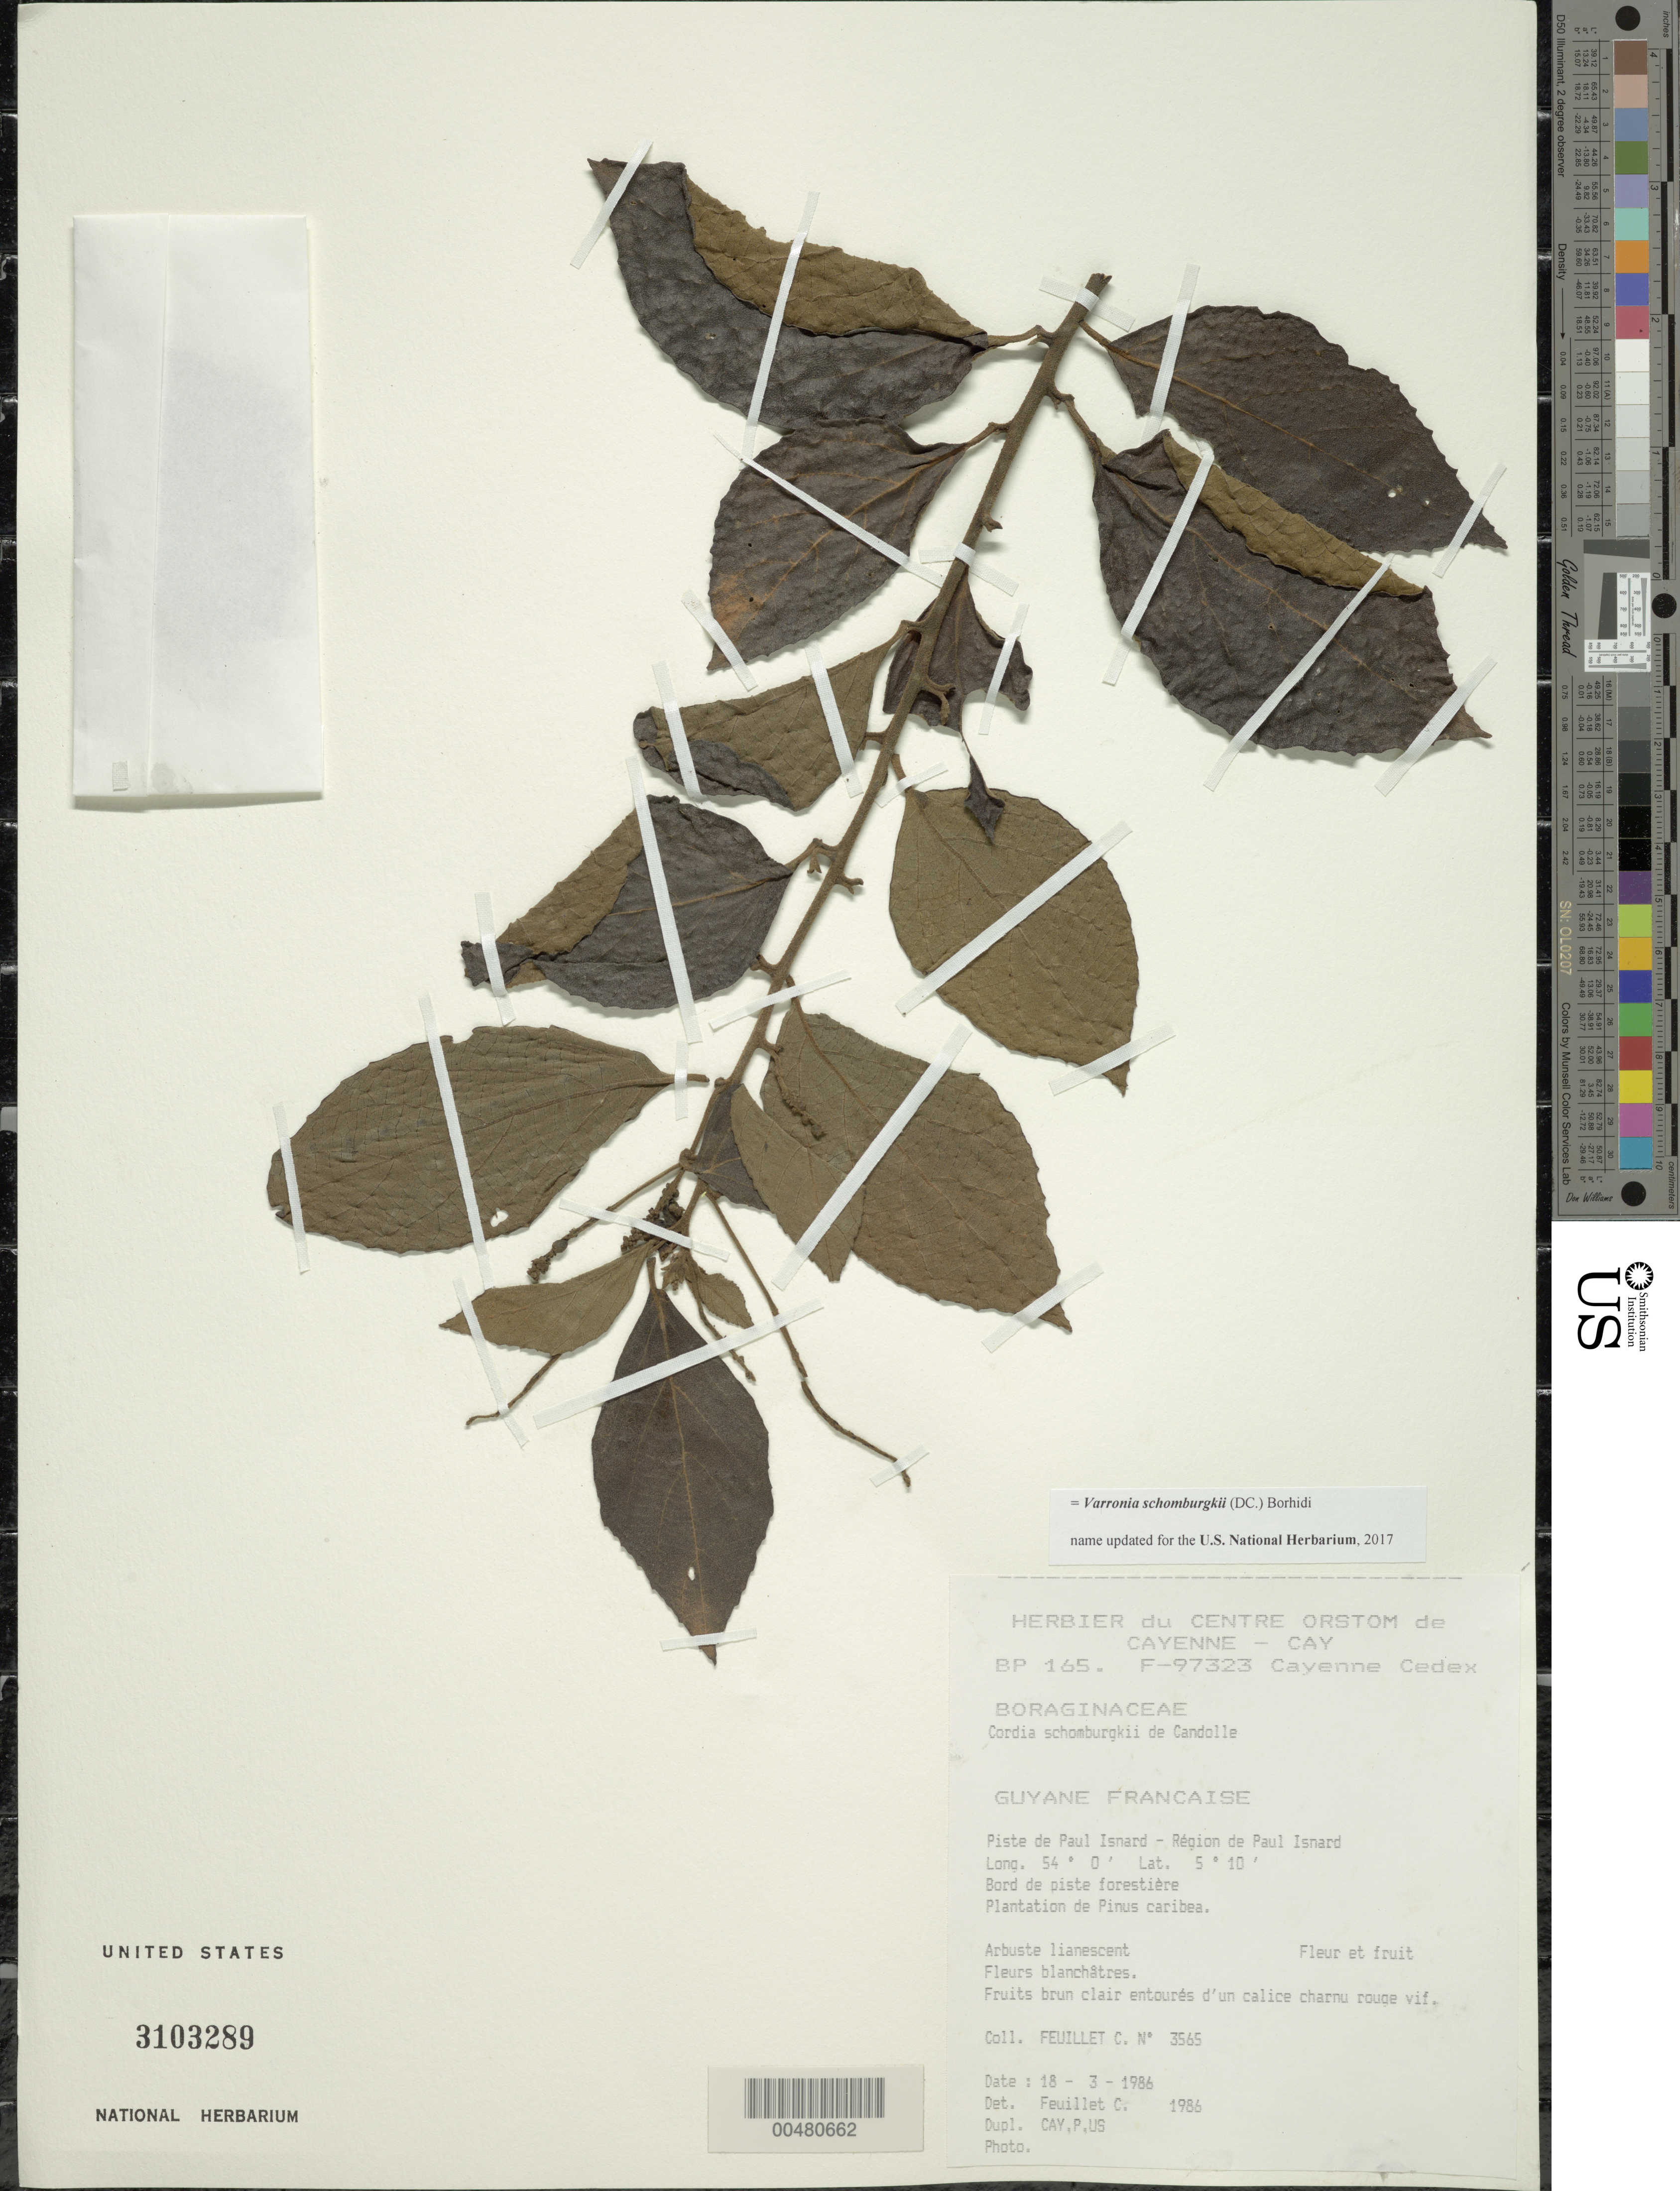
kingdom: Plantae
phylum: Tracheophyta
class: Magnoliopsida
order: Boraginales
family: Cordiaceae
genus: Varronia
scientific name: Varronia schomburgkii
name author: (DC.) Borhidi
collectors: C. Feuillet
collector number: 3565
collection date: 1986-03-18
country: French Guiana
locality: Guyane Francaise, Piste de Paul Isnard, Région de Paul Isnard.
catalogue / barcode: US 3103289